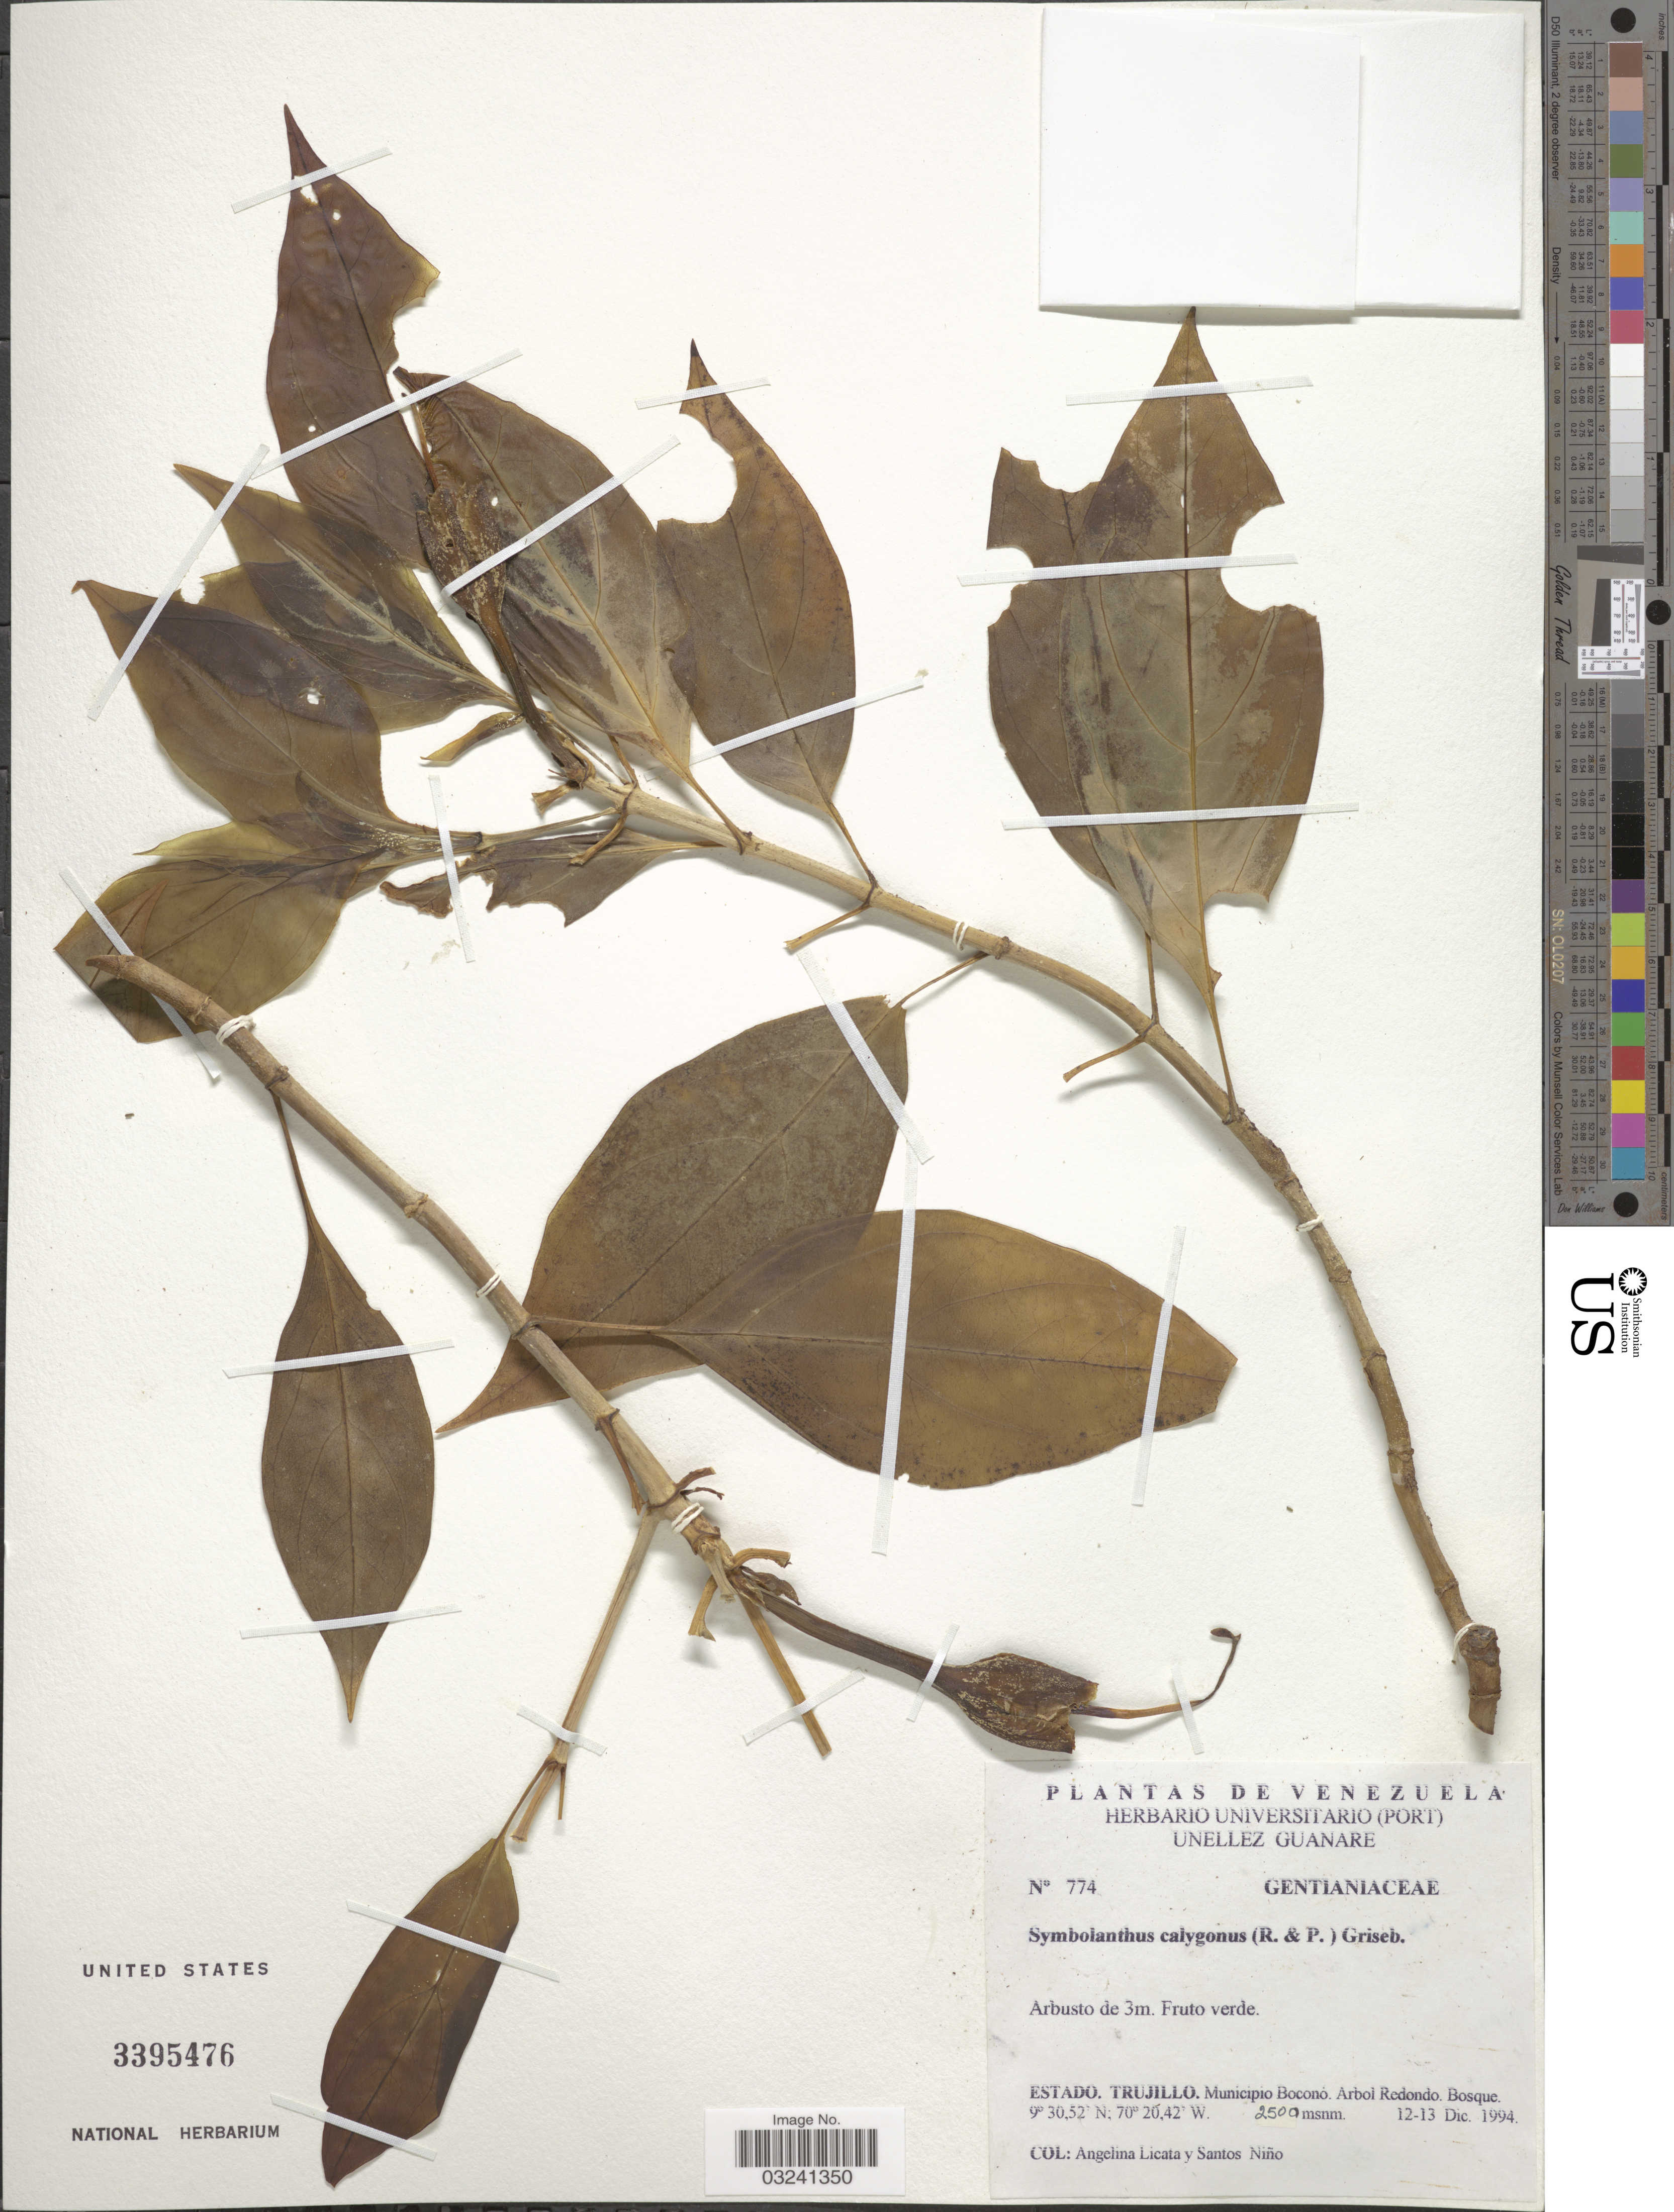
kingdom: Plantae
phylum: Tracheophyta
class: Magnoliopsida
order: Gentianales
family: Gentianaceae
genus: Symbolanthus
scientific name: Symbolanthus calygonus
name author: (Ruiz & Pav.) Griseb. ex Gilg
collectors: A. Licata & S. M. Niño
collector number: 774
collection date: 1994-12-12/1994-12-13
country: Venezuela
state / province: Trujillo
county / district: Boconó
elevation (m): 2500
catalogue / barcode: US 3395476